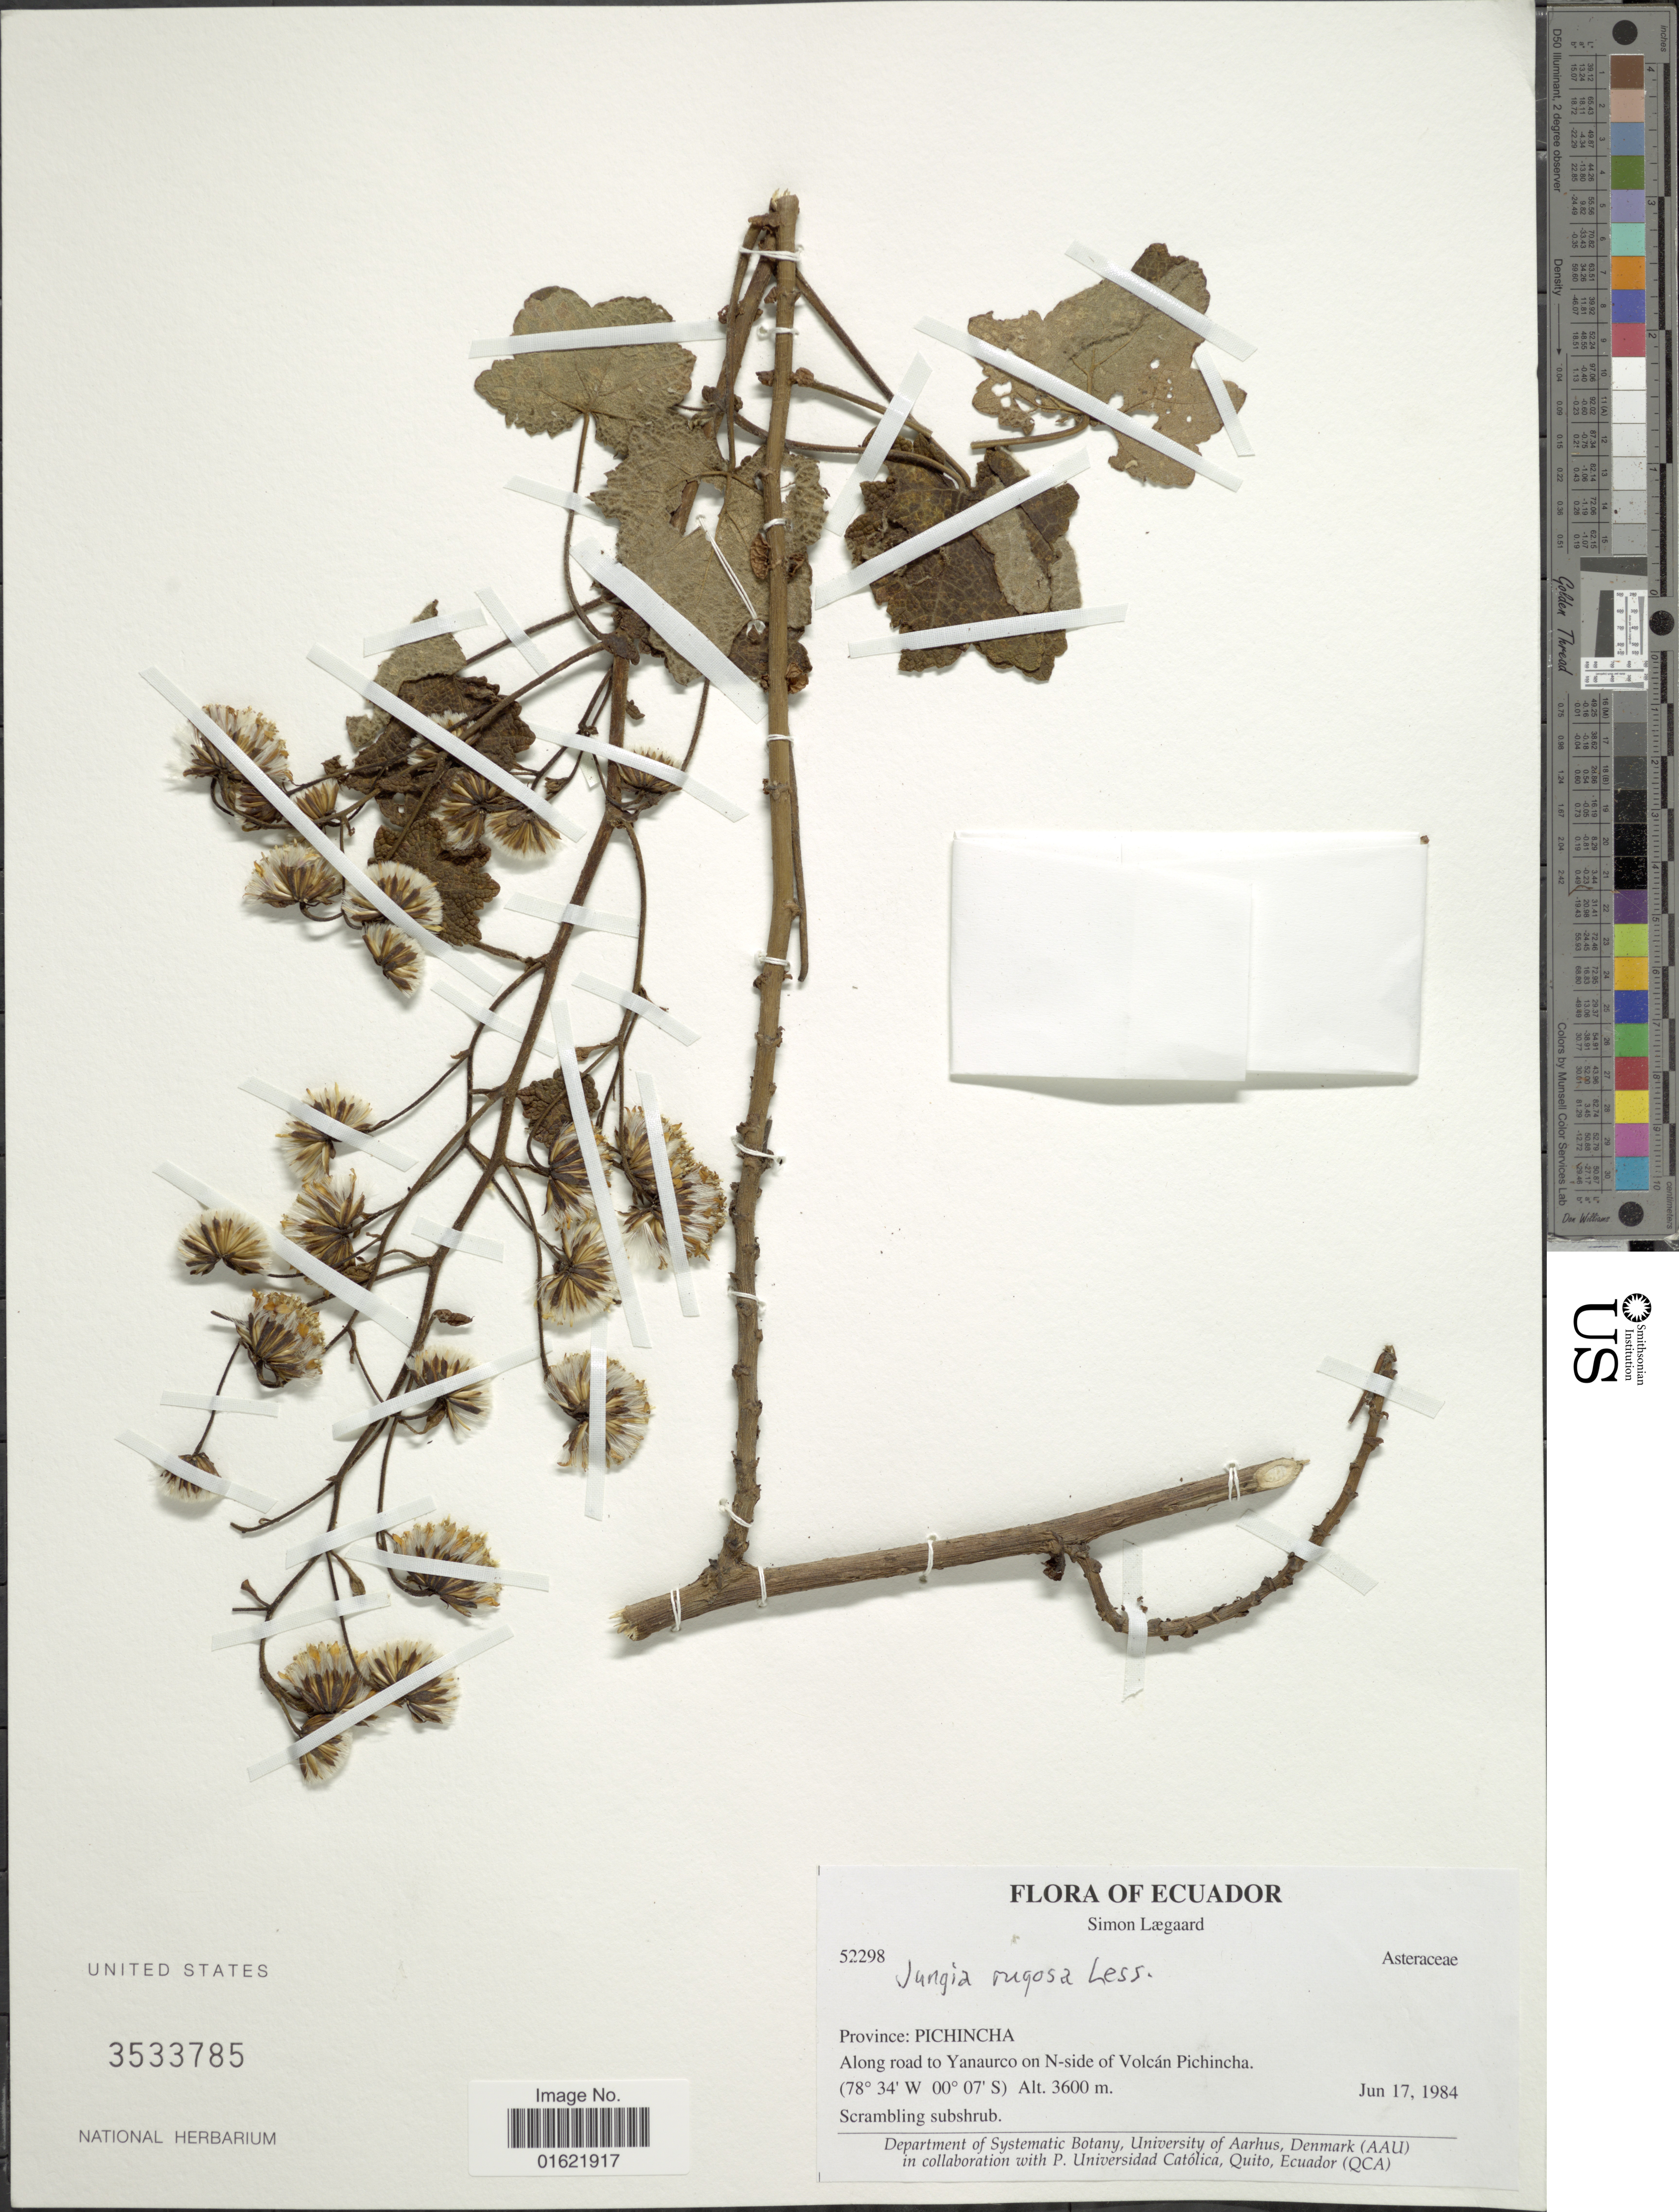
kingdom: Plantae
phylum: Tracheophyta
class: Magnoliopsida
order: Asterales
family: Asteraceae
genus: Jungia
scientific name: Jungia rugosa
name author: Less.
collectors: S. Lægaard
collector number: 52298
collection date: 1984-06-17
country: Ecuador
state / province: Pichincha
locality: Along road to Yanaurco on N-side of Volcan Pichincha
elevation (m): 3600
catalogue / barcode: US 3533785